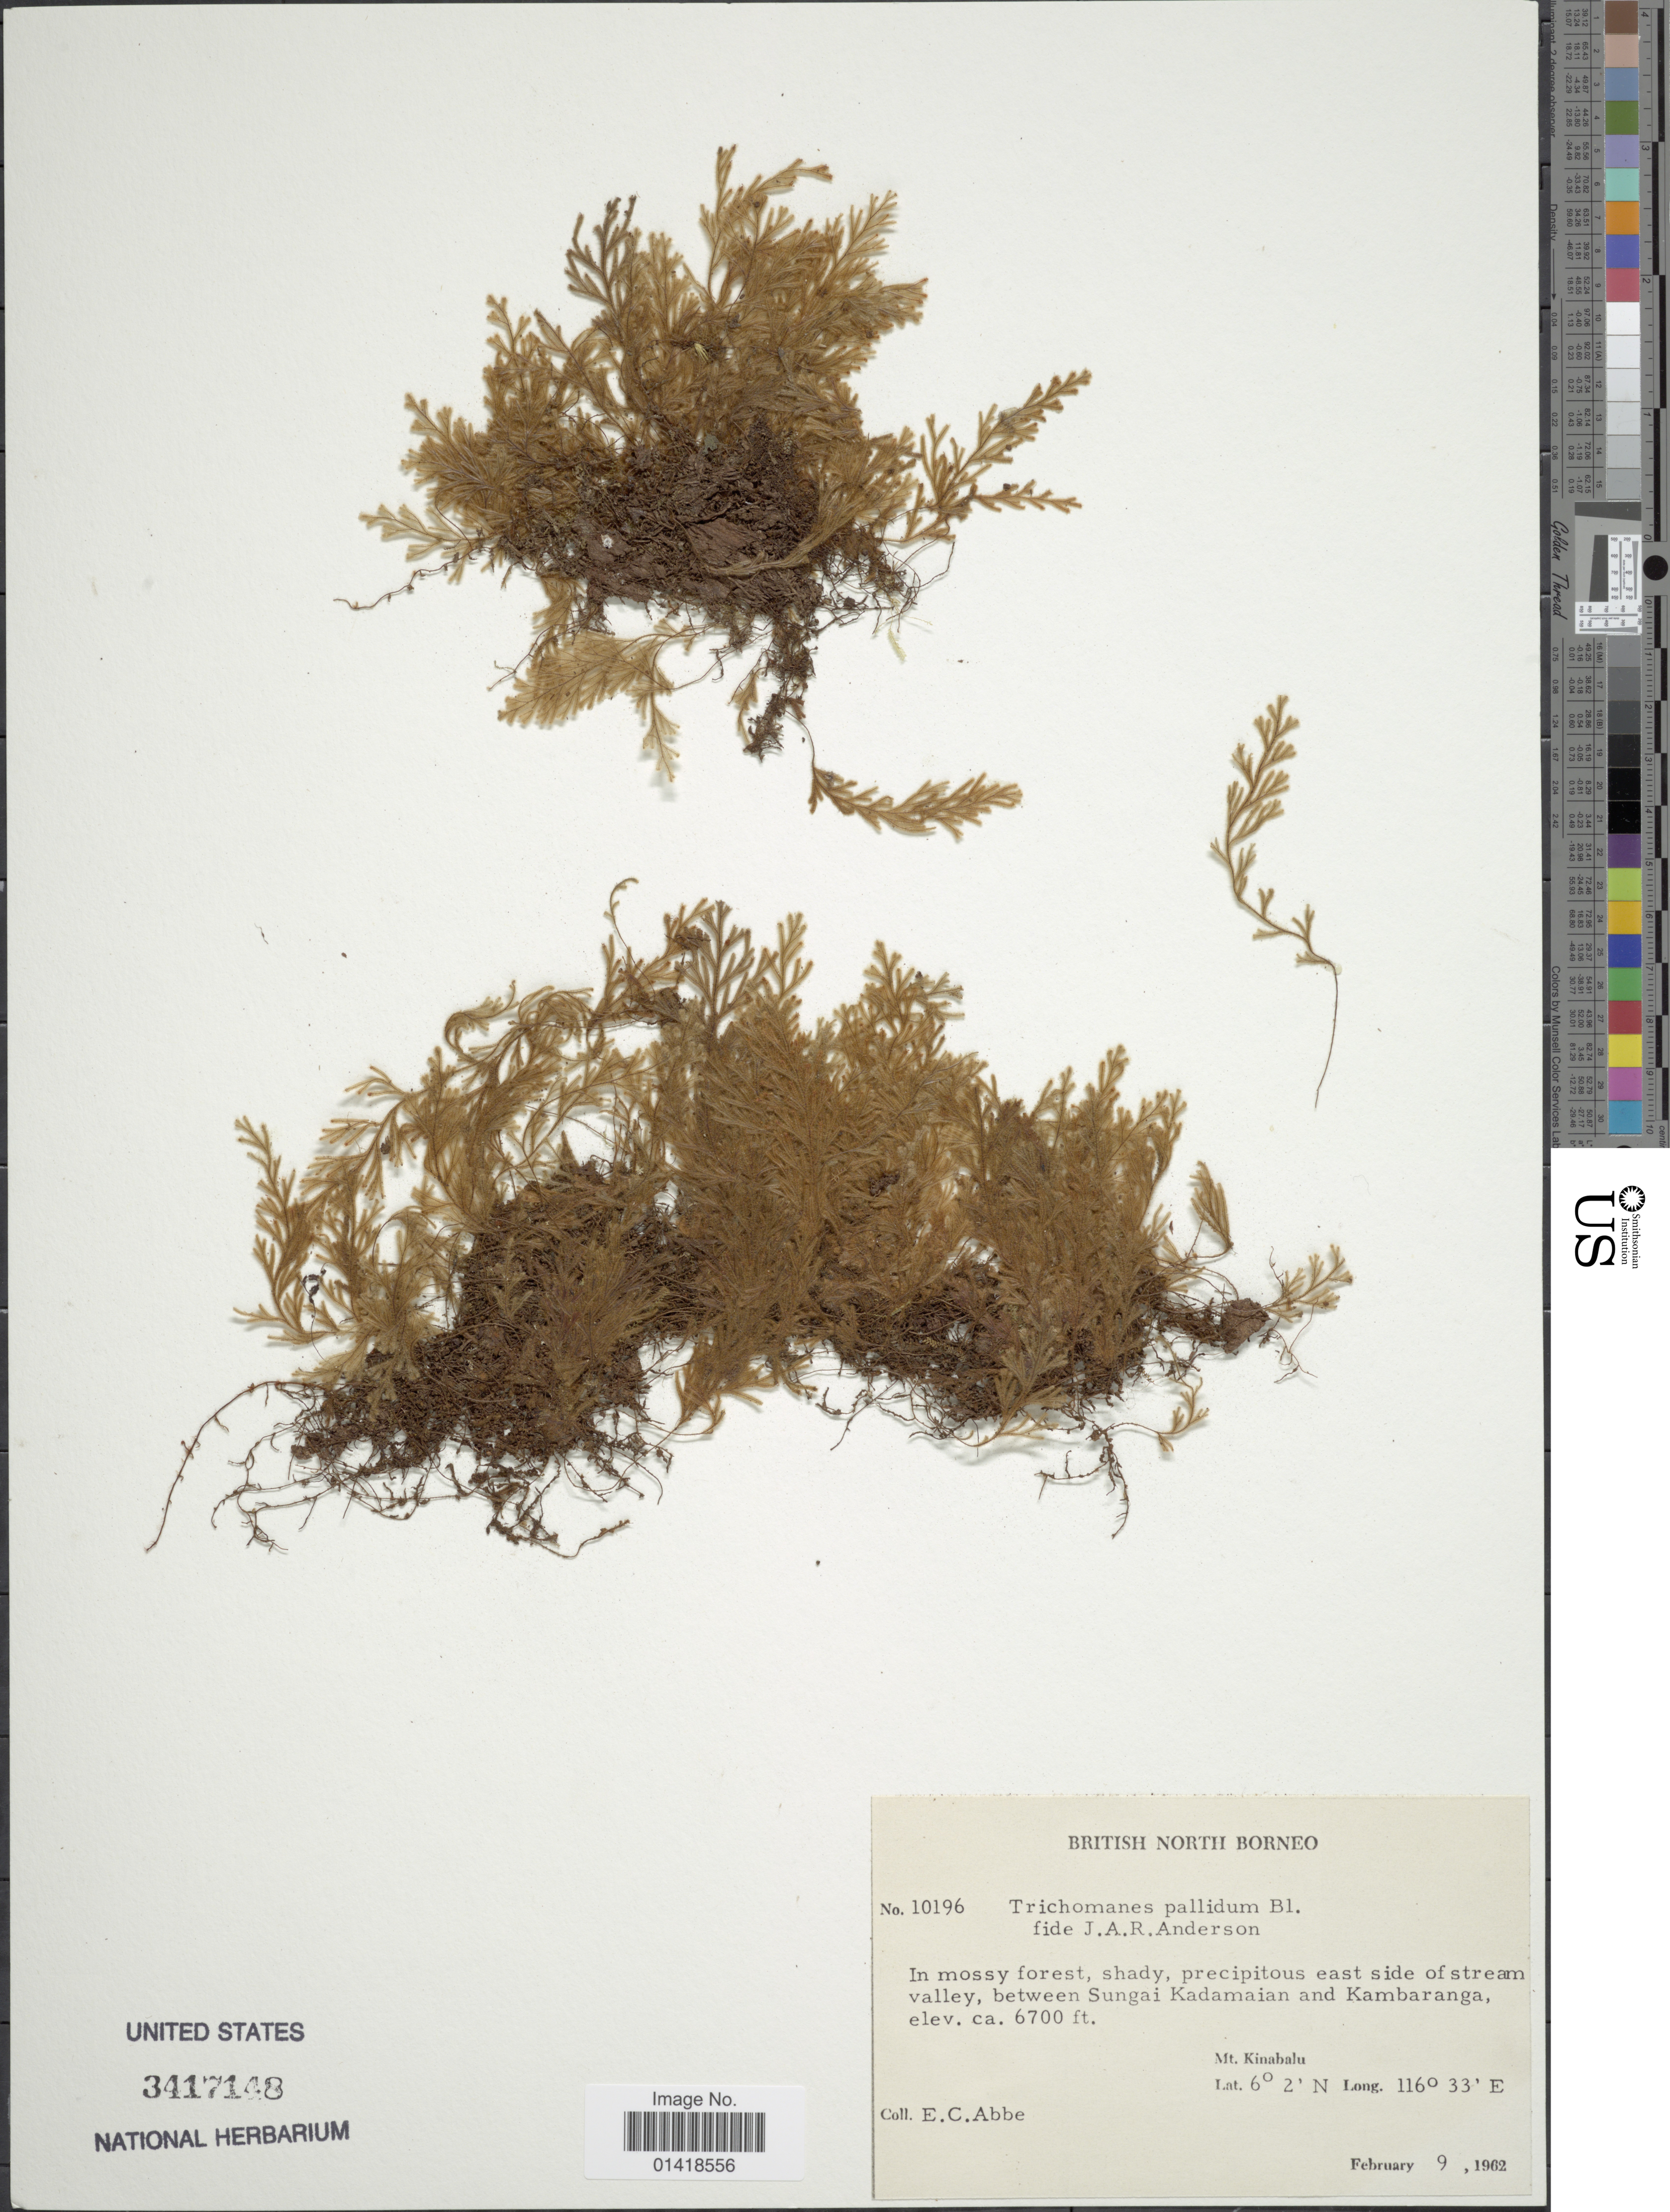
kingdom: Plantae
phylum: Tracheophyta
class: Polypodiopsida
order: Hymenophyllales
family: Hymenophyllaceae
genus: Hymenophyllum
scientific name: Hymenophyllum pallidum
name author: (Blume) Ebihara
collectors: E. C. Abbe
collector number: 10196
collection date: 1962-02-09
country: Malaysia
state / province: Sabah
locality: British North Borneo. In mossy forest, shady. precipitous east side of stream valley, between Sungai Kadamaian and Kambaranga. Mt Kinabalu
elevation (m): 2042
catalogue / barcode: US 3417148